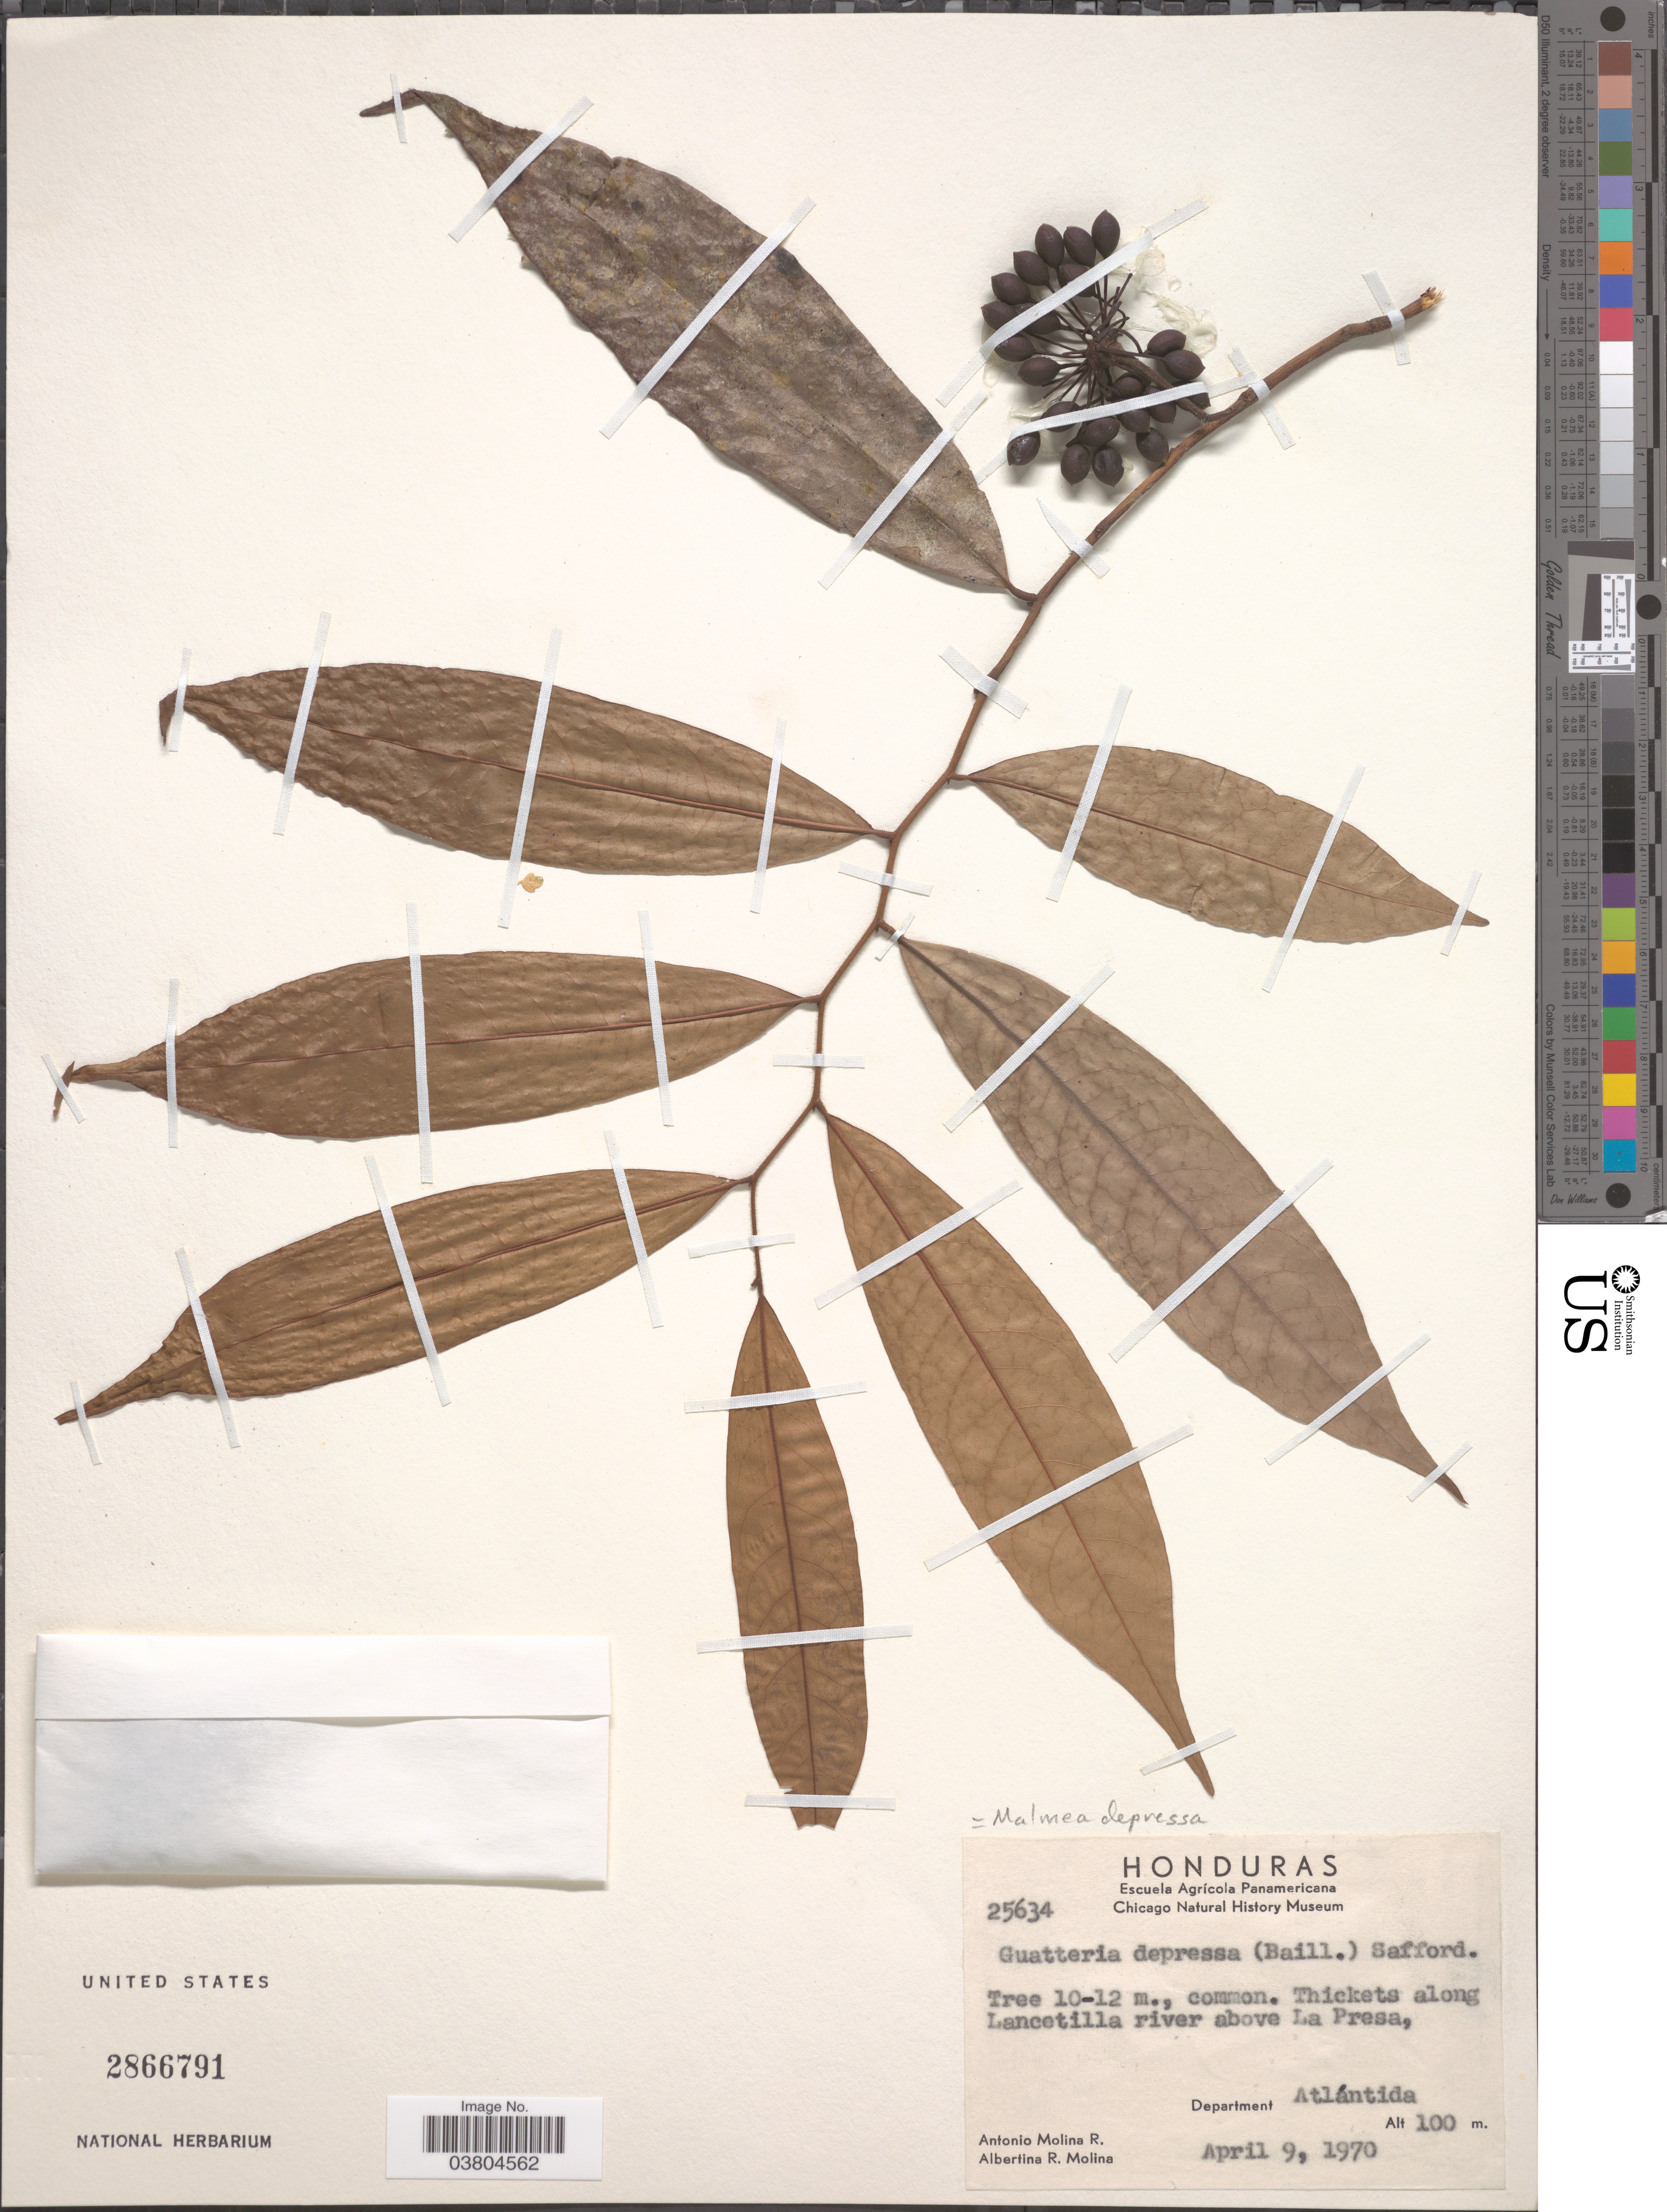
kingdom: Plantae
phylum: Tracheophyta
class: Magnoliopsida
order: Magnoliales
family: Annonaceae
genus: Mosannona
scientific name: Mosannona depressa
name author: (Baill.) Chatrou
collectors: A. Molina R. & A. R. Molina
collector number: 25634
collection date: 1970-04-09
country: Honduras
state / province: Atlantida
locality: Thickets along Lancetilla river above La Presa, Department Atlántida.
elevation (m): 100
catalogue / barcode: US 2866791